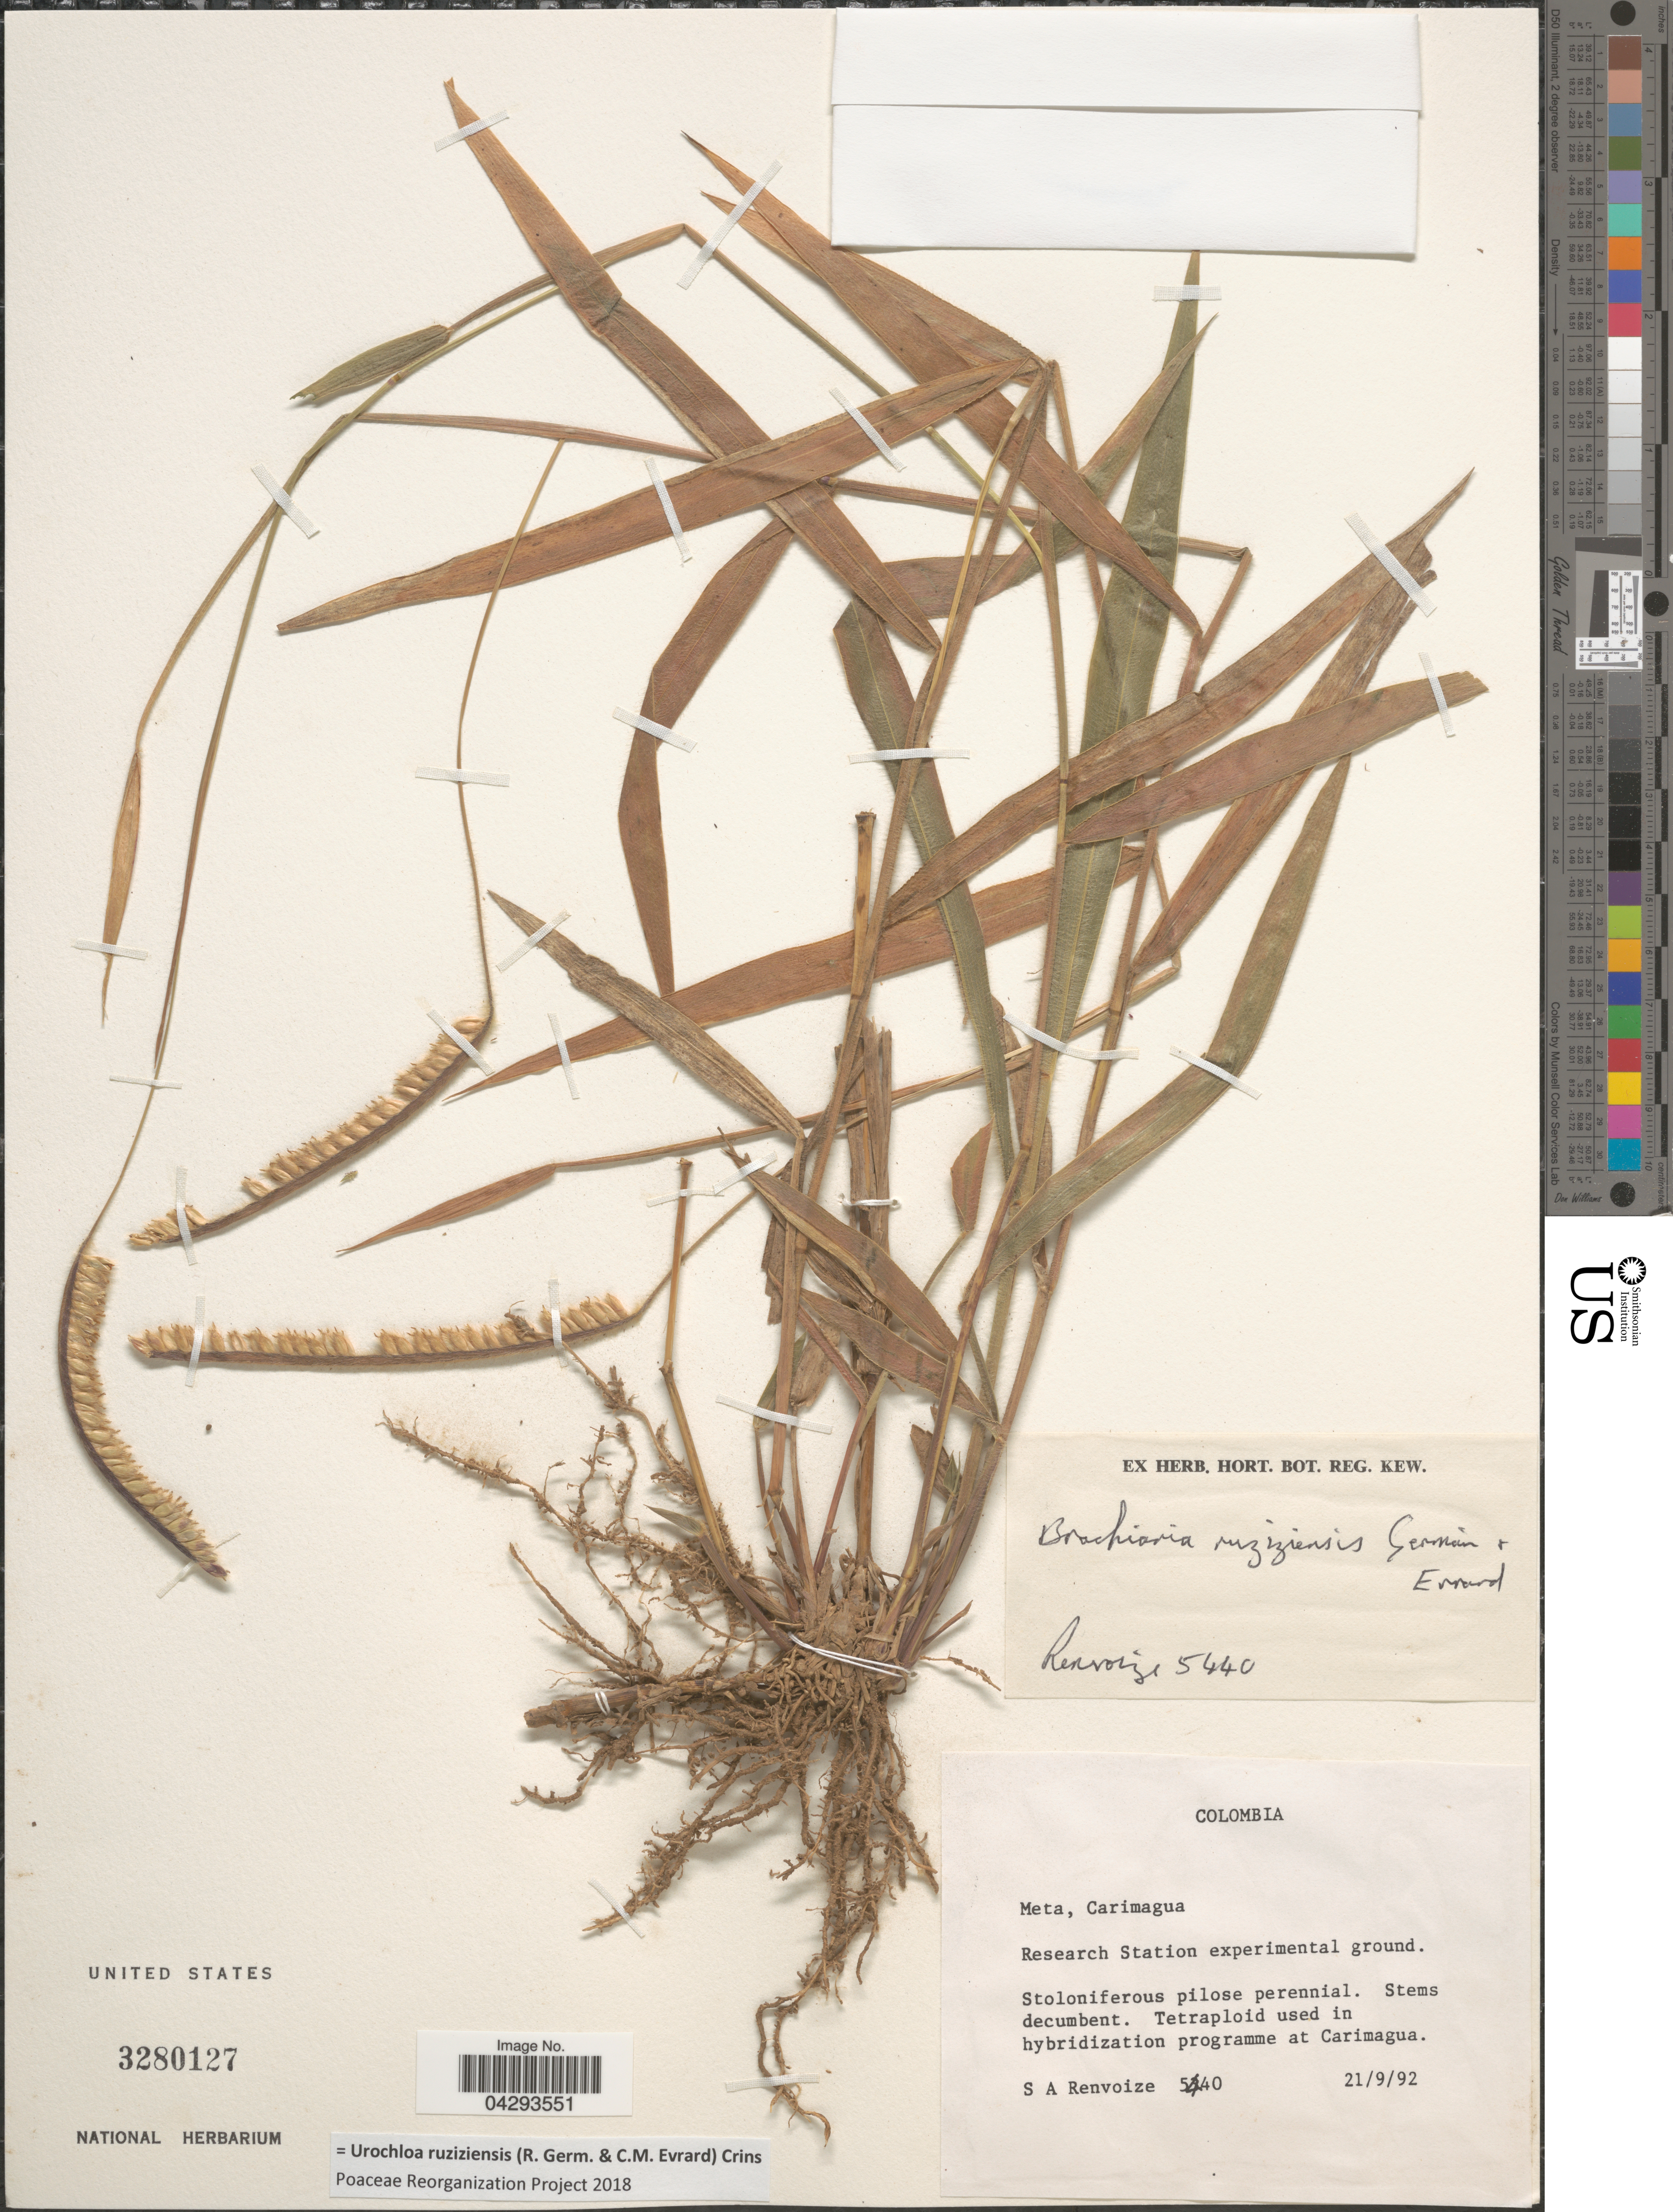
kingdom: Plantae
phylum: Tracheophyta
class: Liliopsida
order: Poales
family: Poaceae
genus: Urochloa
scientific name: Urochloa ruziziensis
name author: (R. Germ. & C.M. Evrard) Crins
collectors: S. A. Renvoize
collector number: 5440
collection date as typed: Transcribed d/m/y: 21/9/92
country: Colombia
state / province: Meta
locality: Carimagua. Research Station experimental ground.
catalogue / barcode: US 3280127